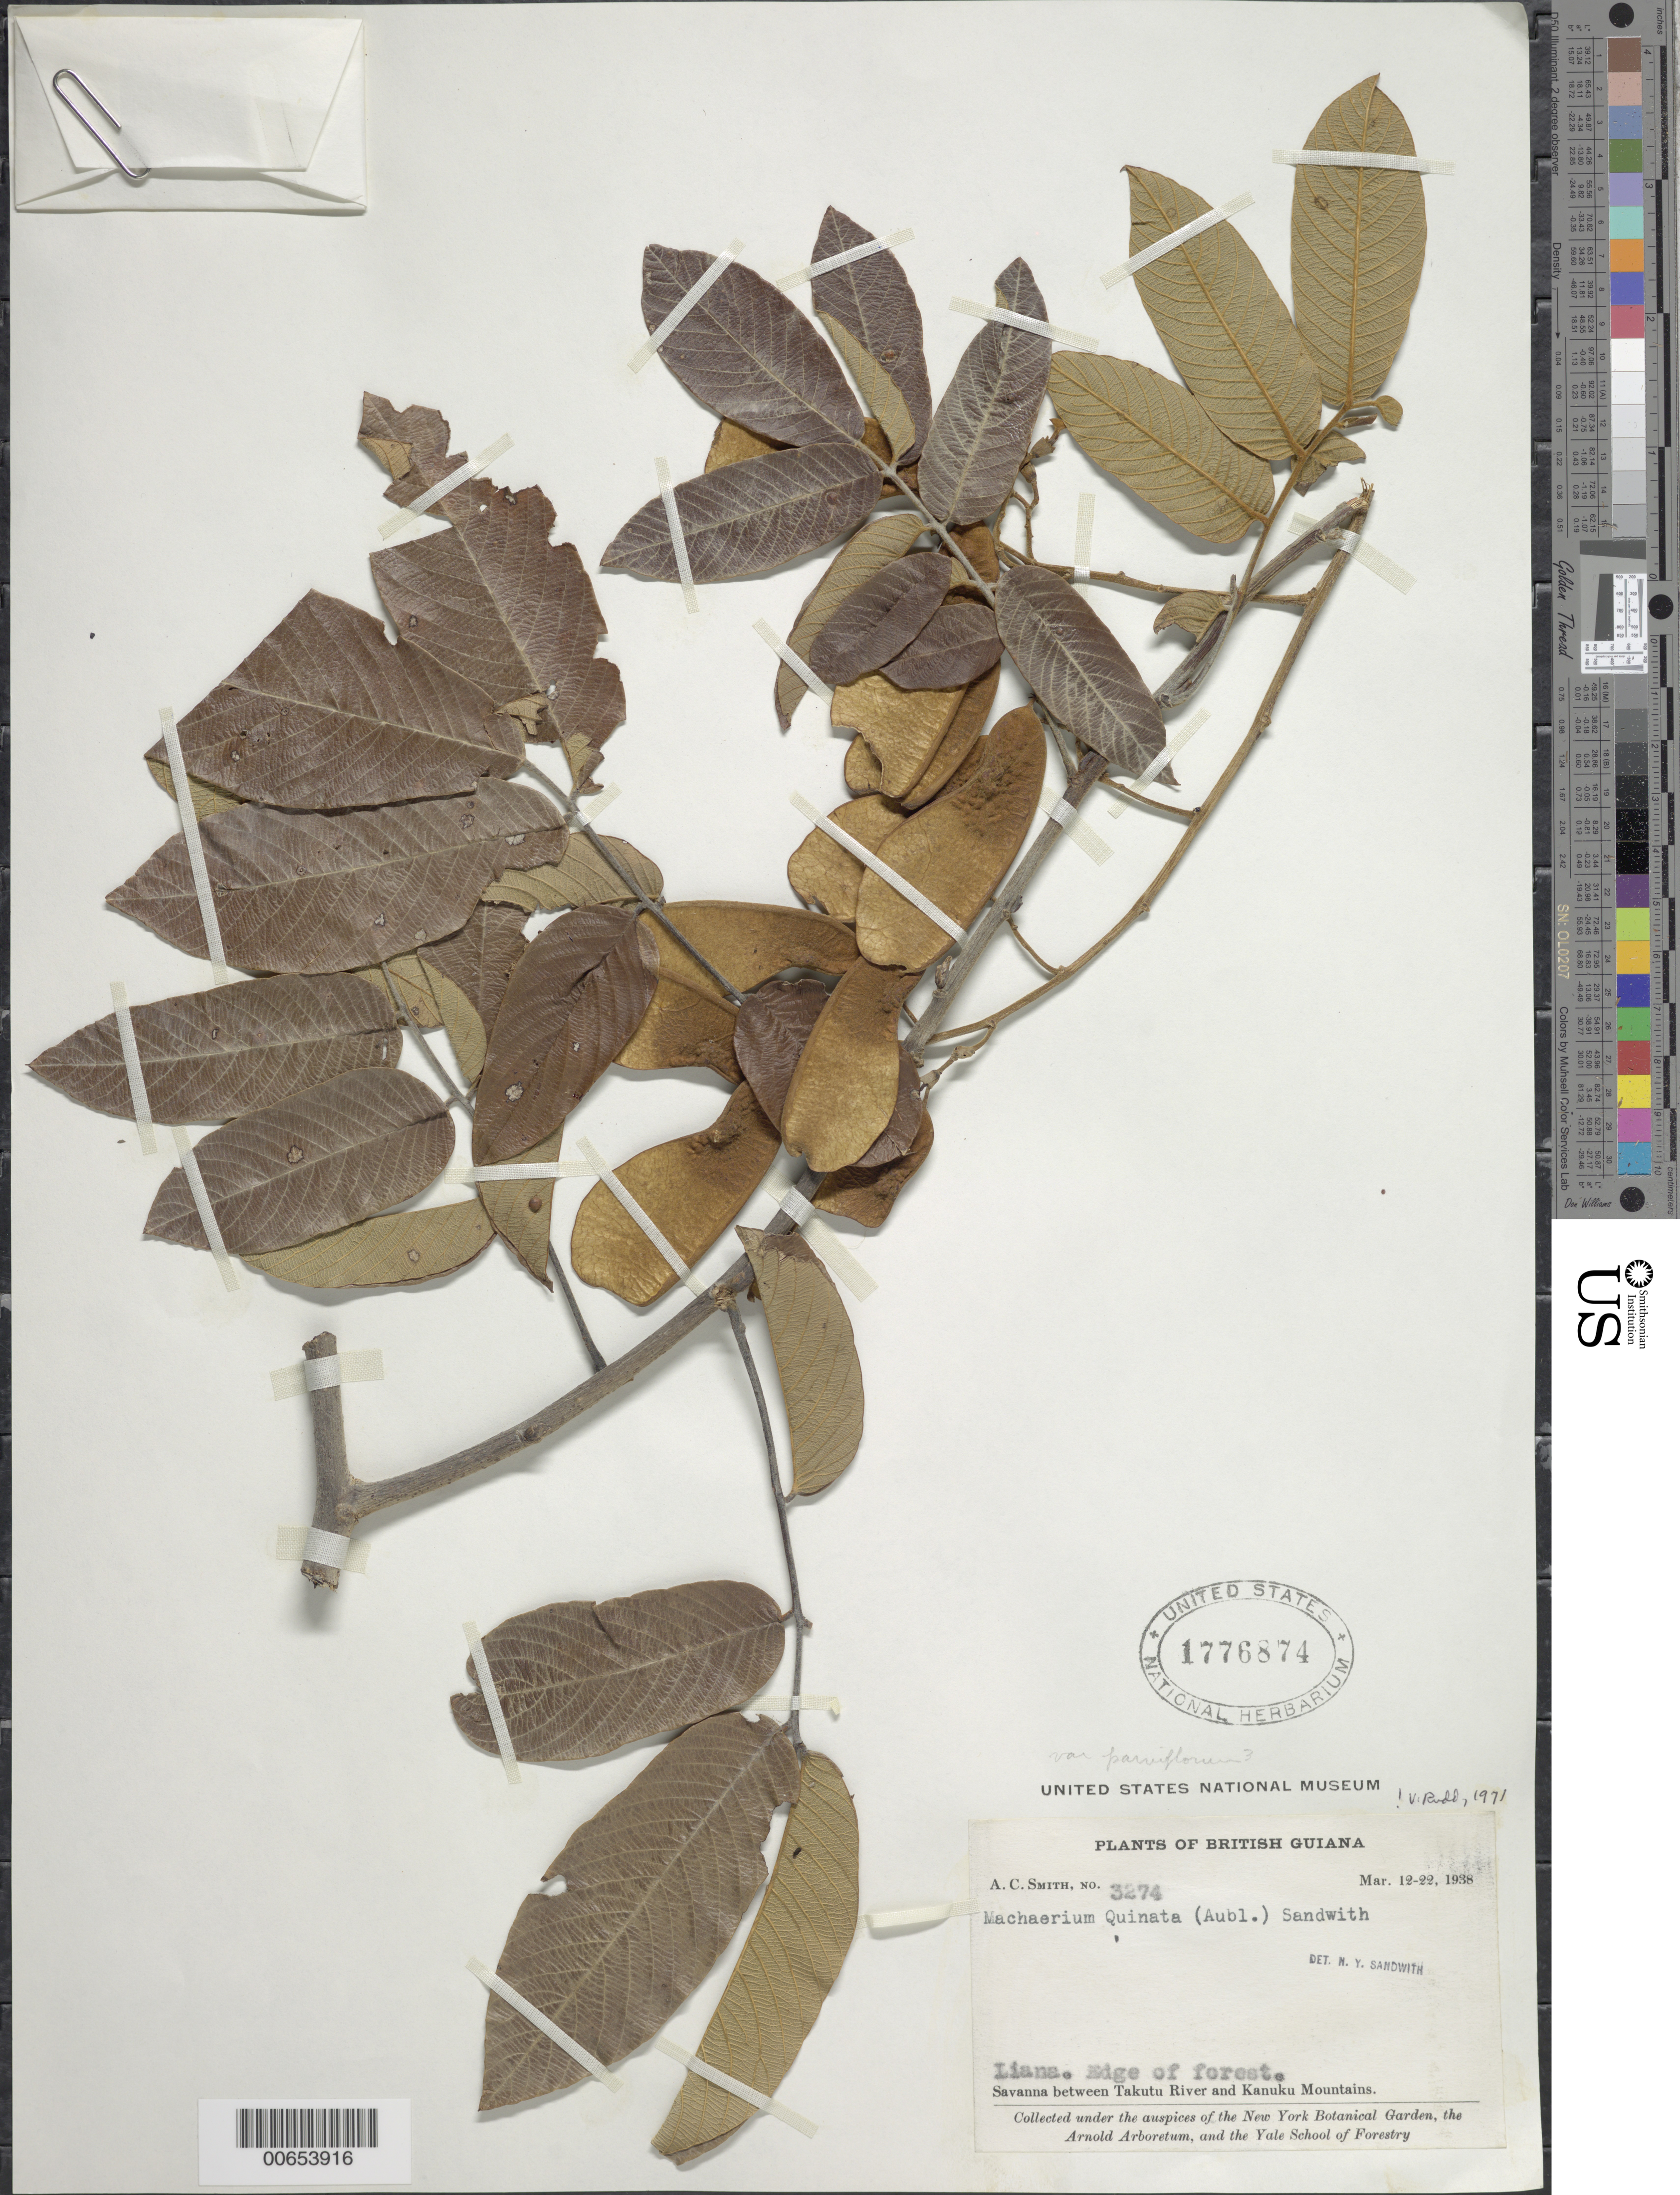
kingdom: Plantae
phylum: Tracheophyta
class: Magnoliopsida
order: Fabales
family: Fabaceae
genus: Machaerium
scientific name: Machaerium quinatum var. parviflorum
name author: (Benth.) Rudd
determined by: Rudd, V. E.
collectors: A. C. Smith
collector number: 3274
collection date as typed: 12-Mar-38 to 22-Mar-38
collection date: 1938-03-12/1938-03-22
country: Guyana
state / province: U. Takutu-U. Essequibo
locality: Kanuku Mts., savanna betw. mts. and Takutu R.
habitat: Edge of forest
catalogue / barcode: US 1776874